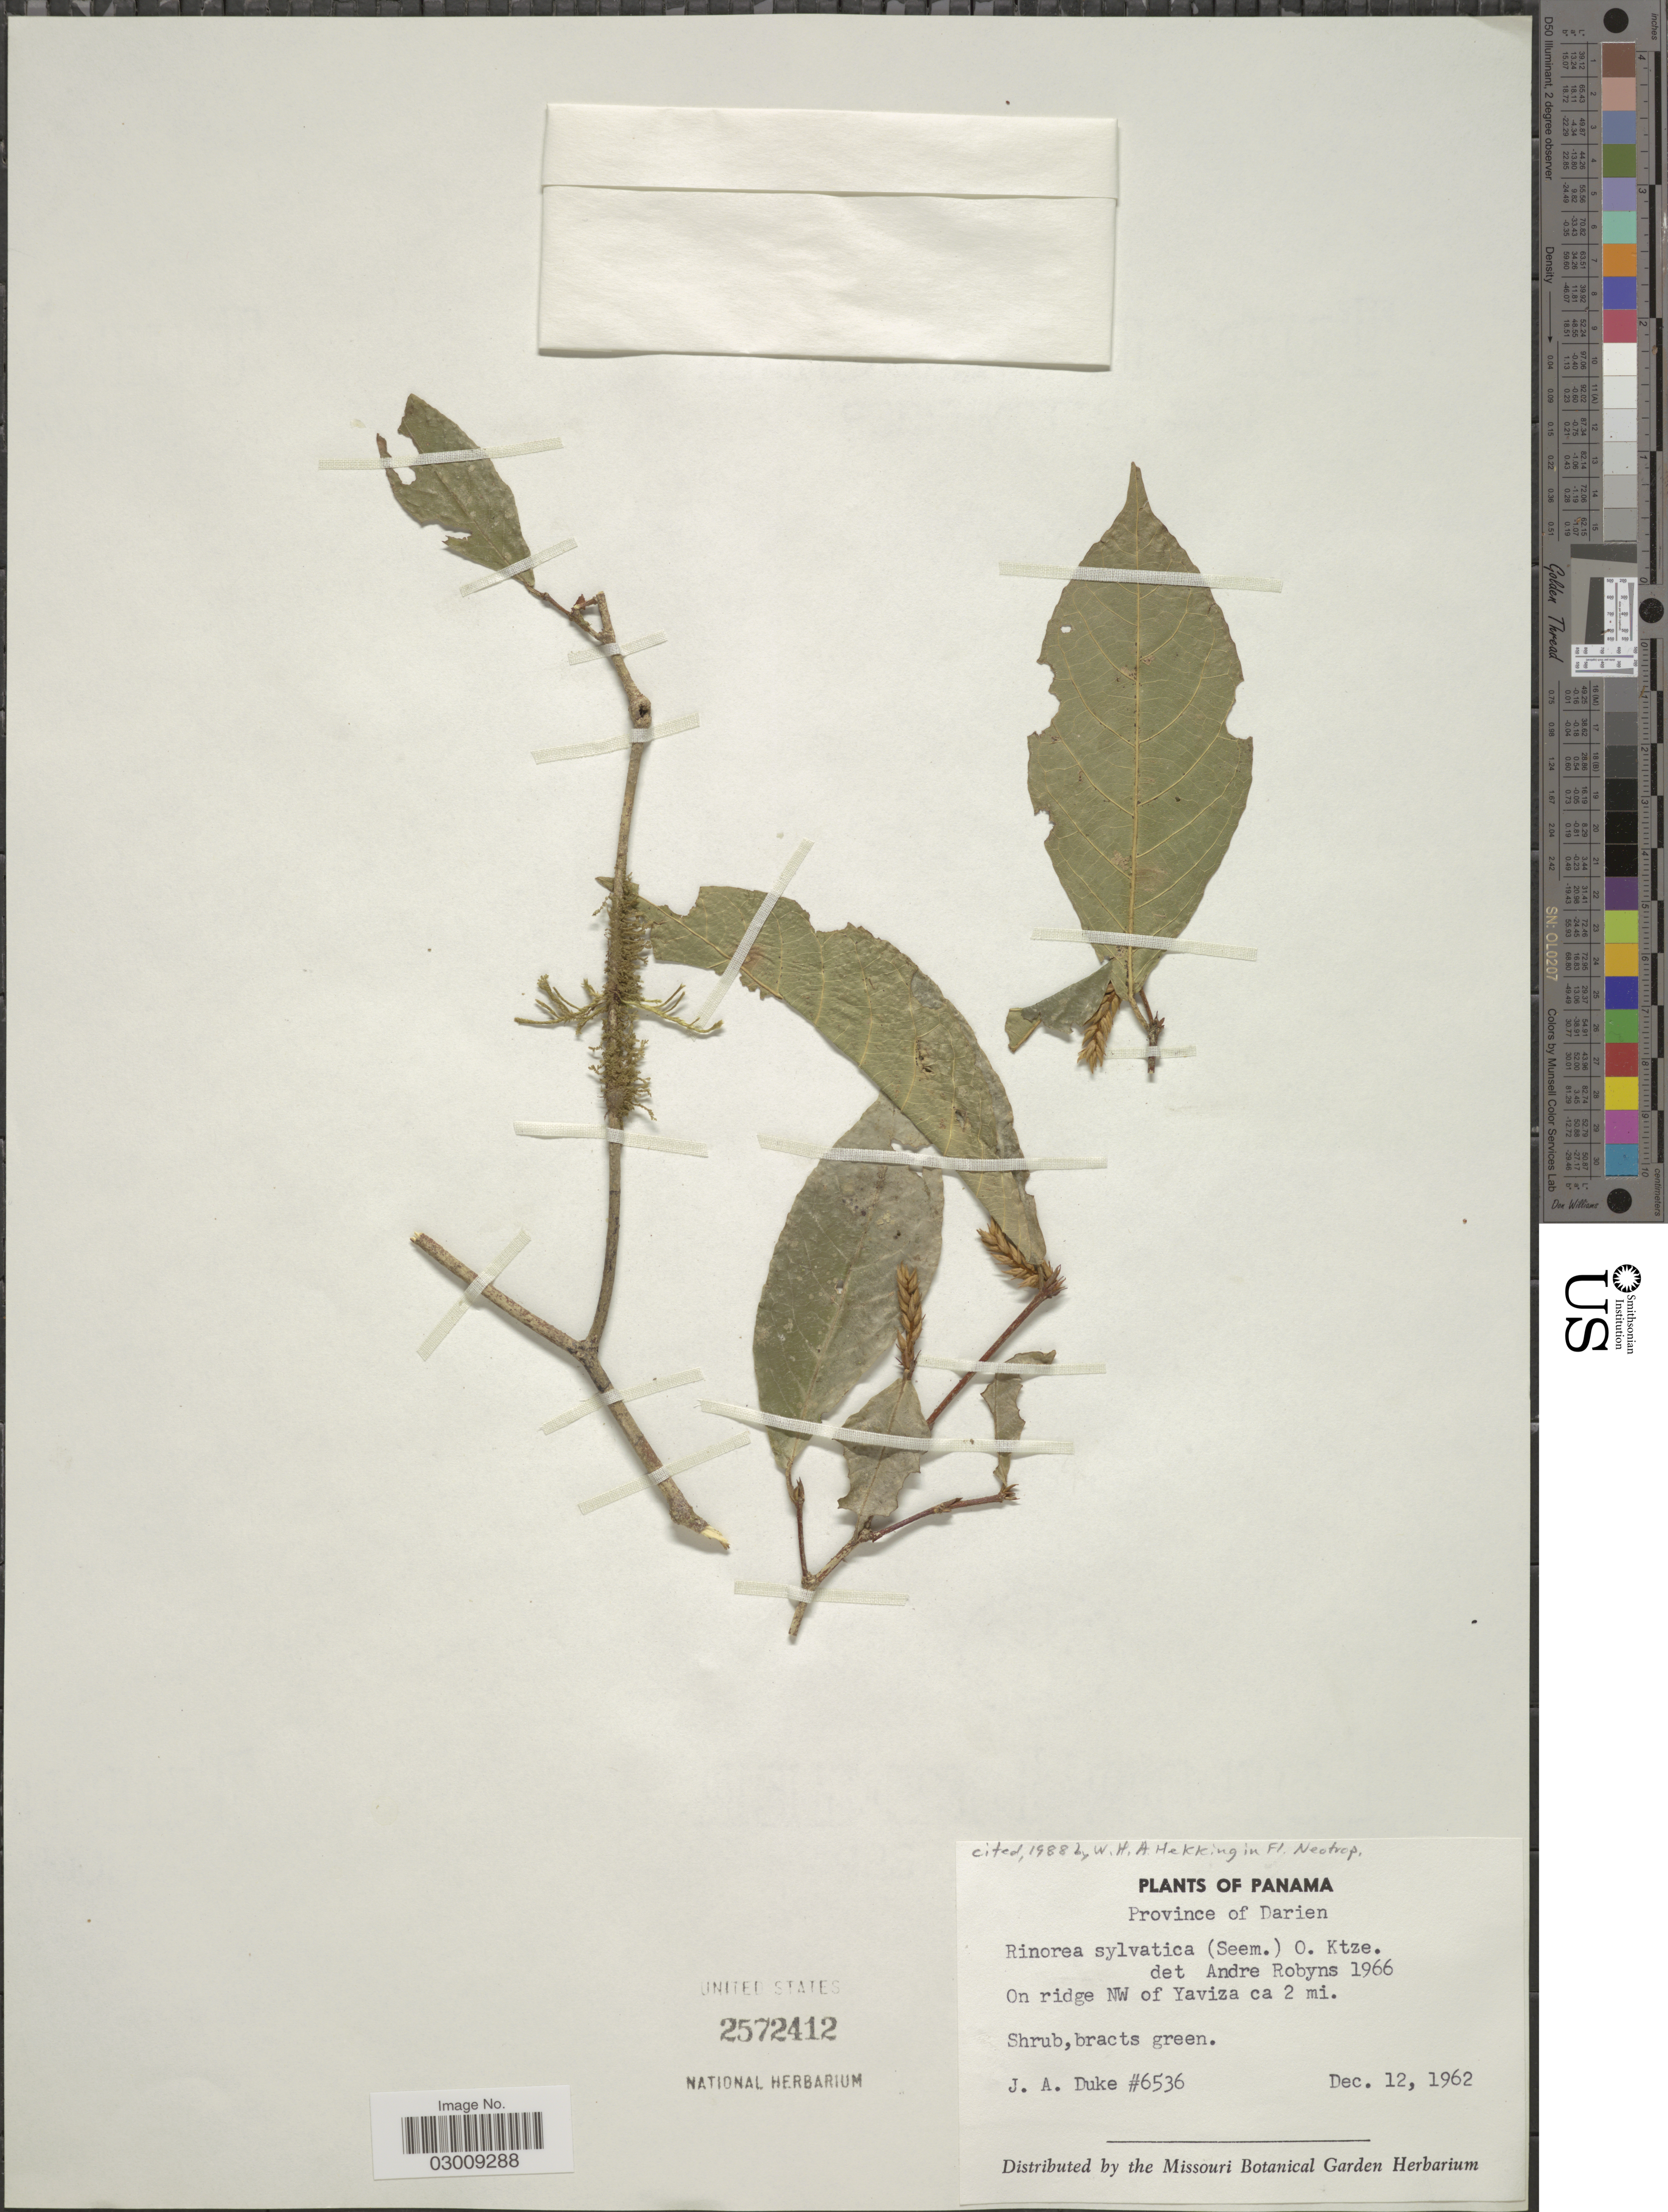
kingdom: Plantae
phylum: Tracheophyta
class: Magnoliopsida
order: Malpighiales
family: Violaceae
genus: Rinorea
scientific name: Rinorea sylvatica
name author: (Seem.) Kuntze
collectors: J. A. Duke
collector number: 6536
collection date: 1962-12-12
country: Panama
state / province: Darién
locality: On ridge NW of Yaviza ca 2 mi.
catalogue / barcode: US 2572412